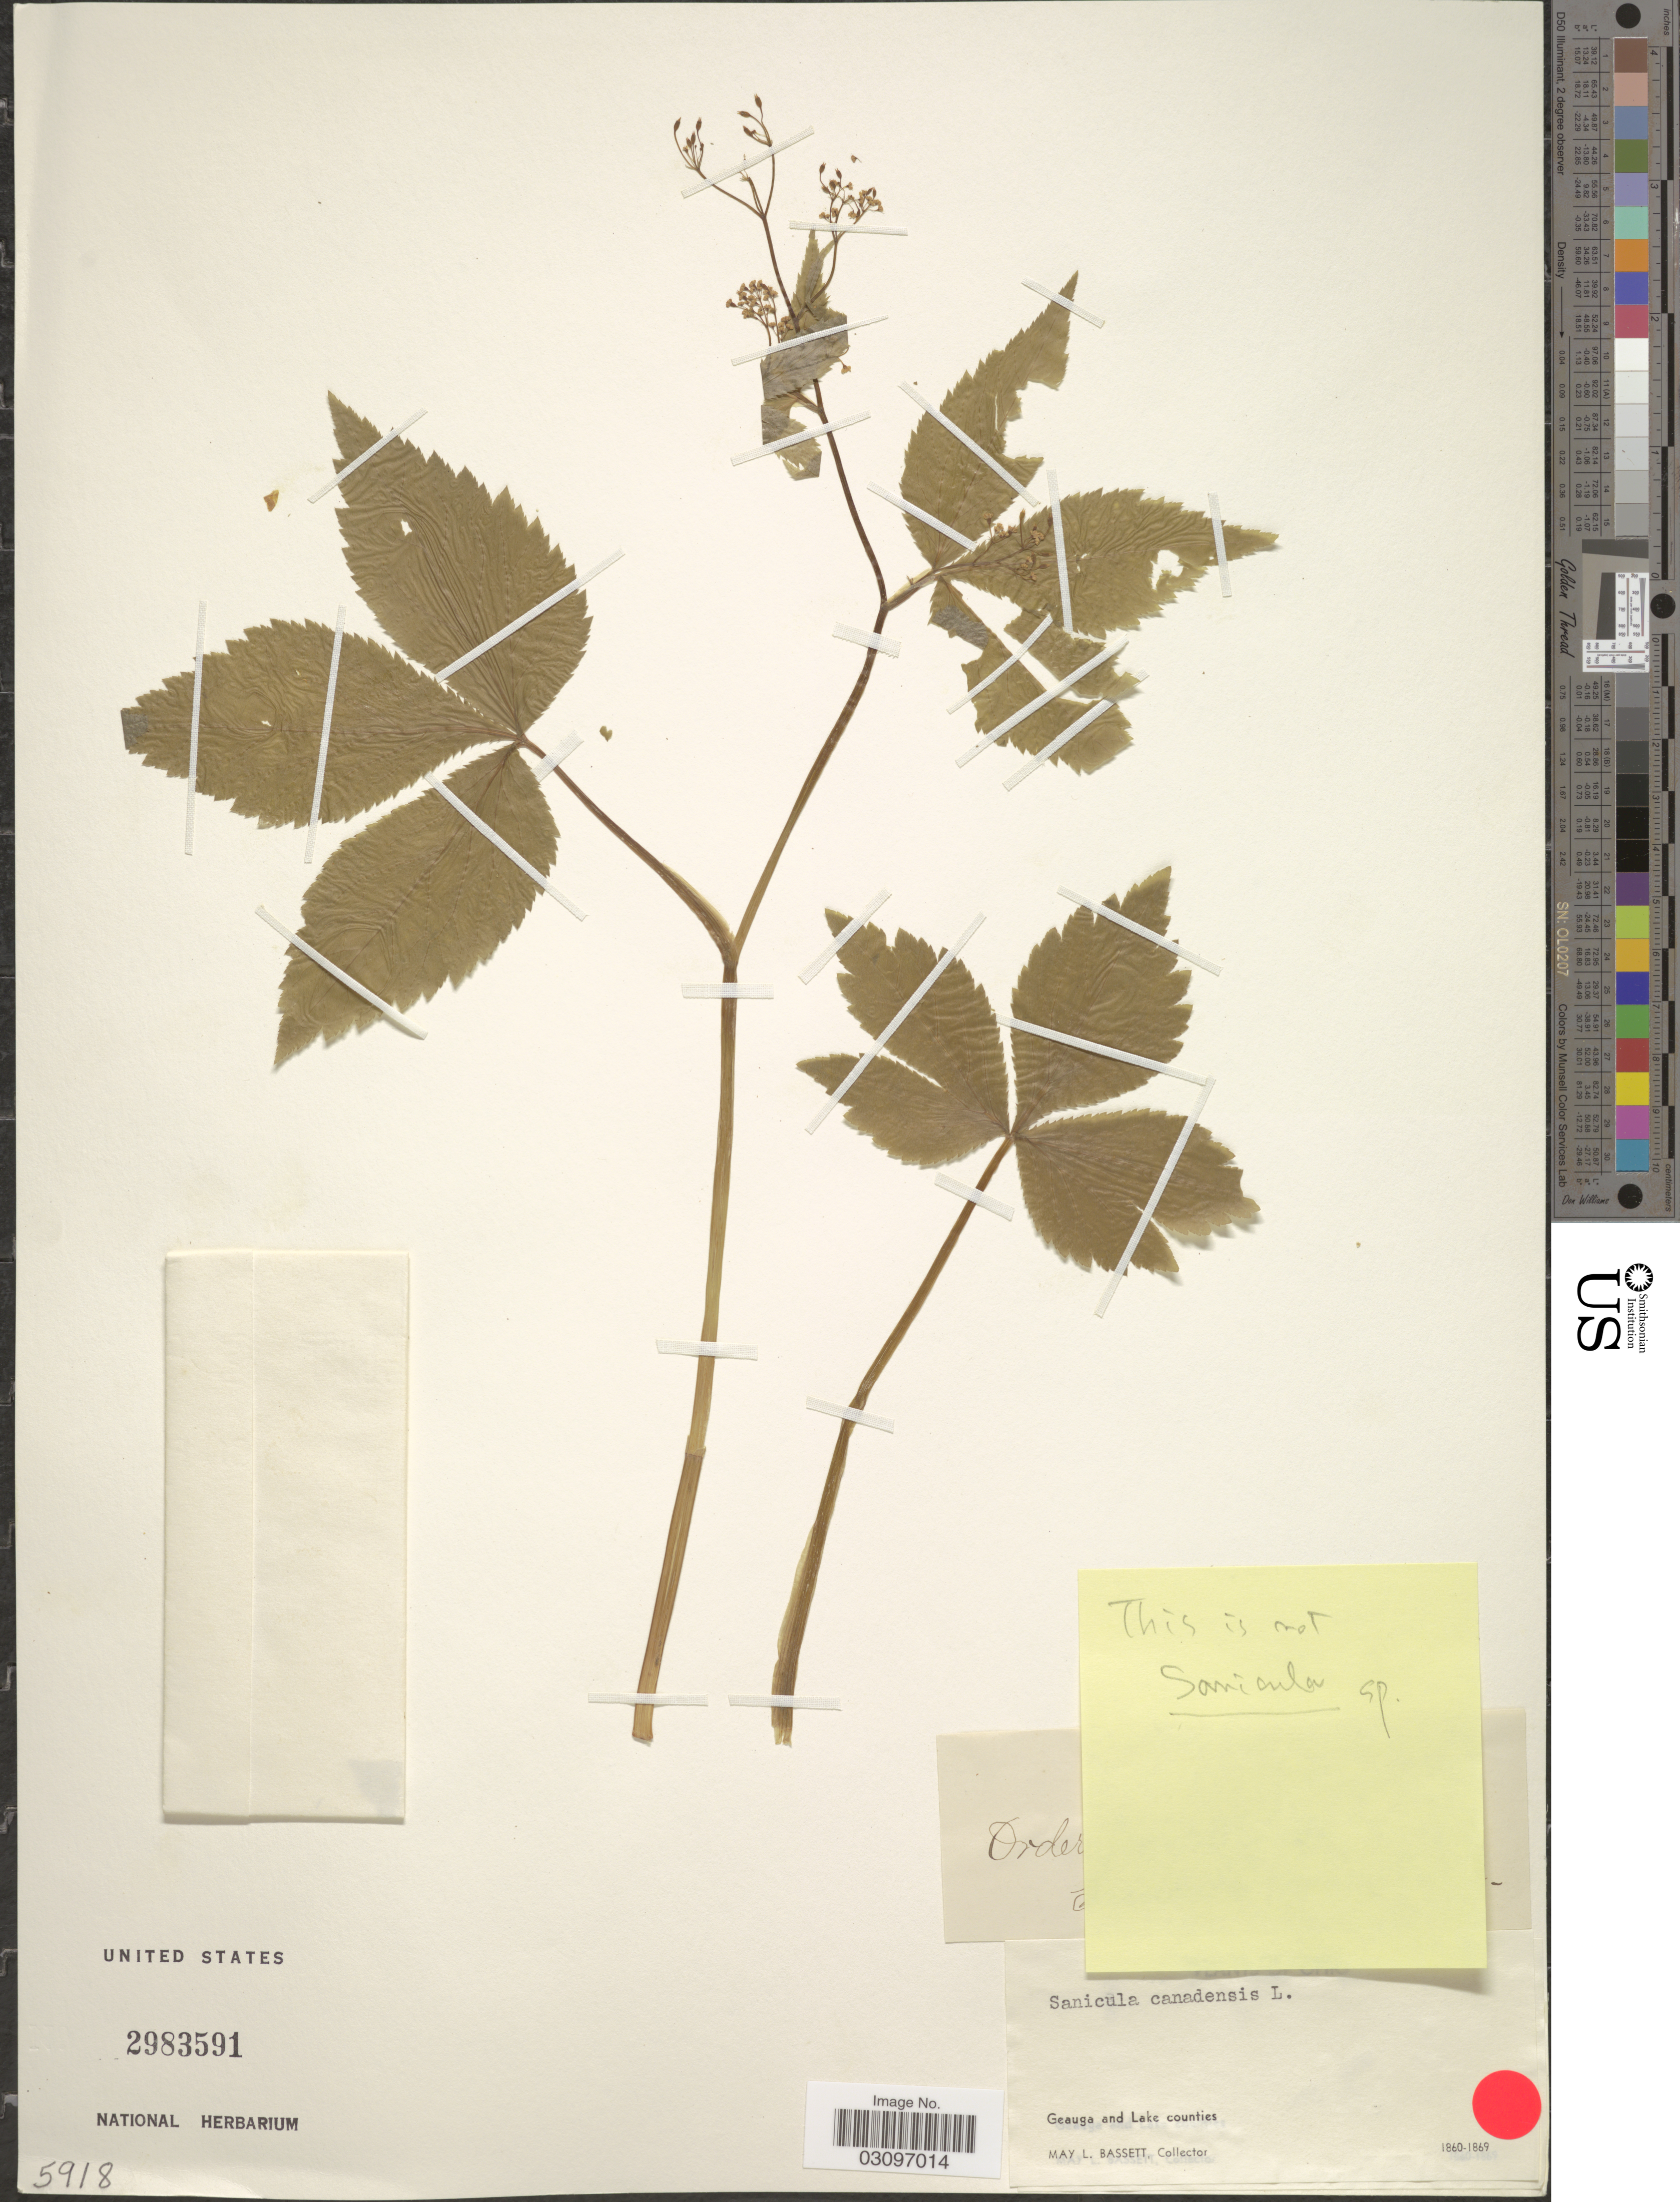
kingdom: Plantae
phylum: Tracheophyta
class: Magnoliopsida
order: Apiales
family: Apiaceae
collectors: M. L. Bassett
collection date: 1860/1869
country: United States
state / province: Ohio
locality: Geauga and Lake counties.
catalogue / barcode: US 2983591